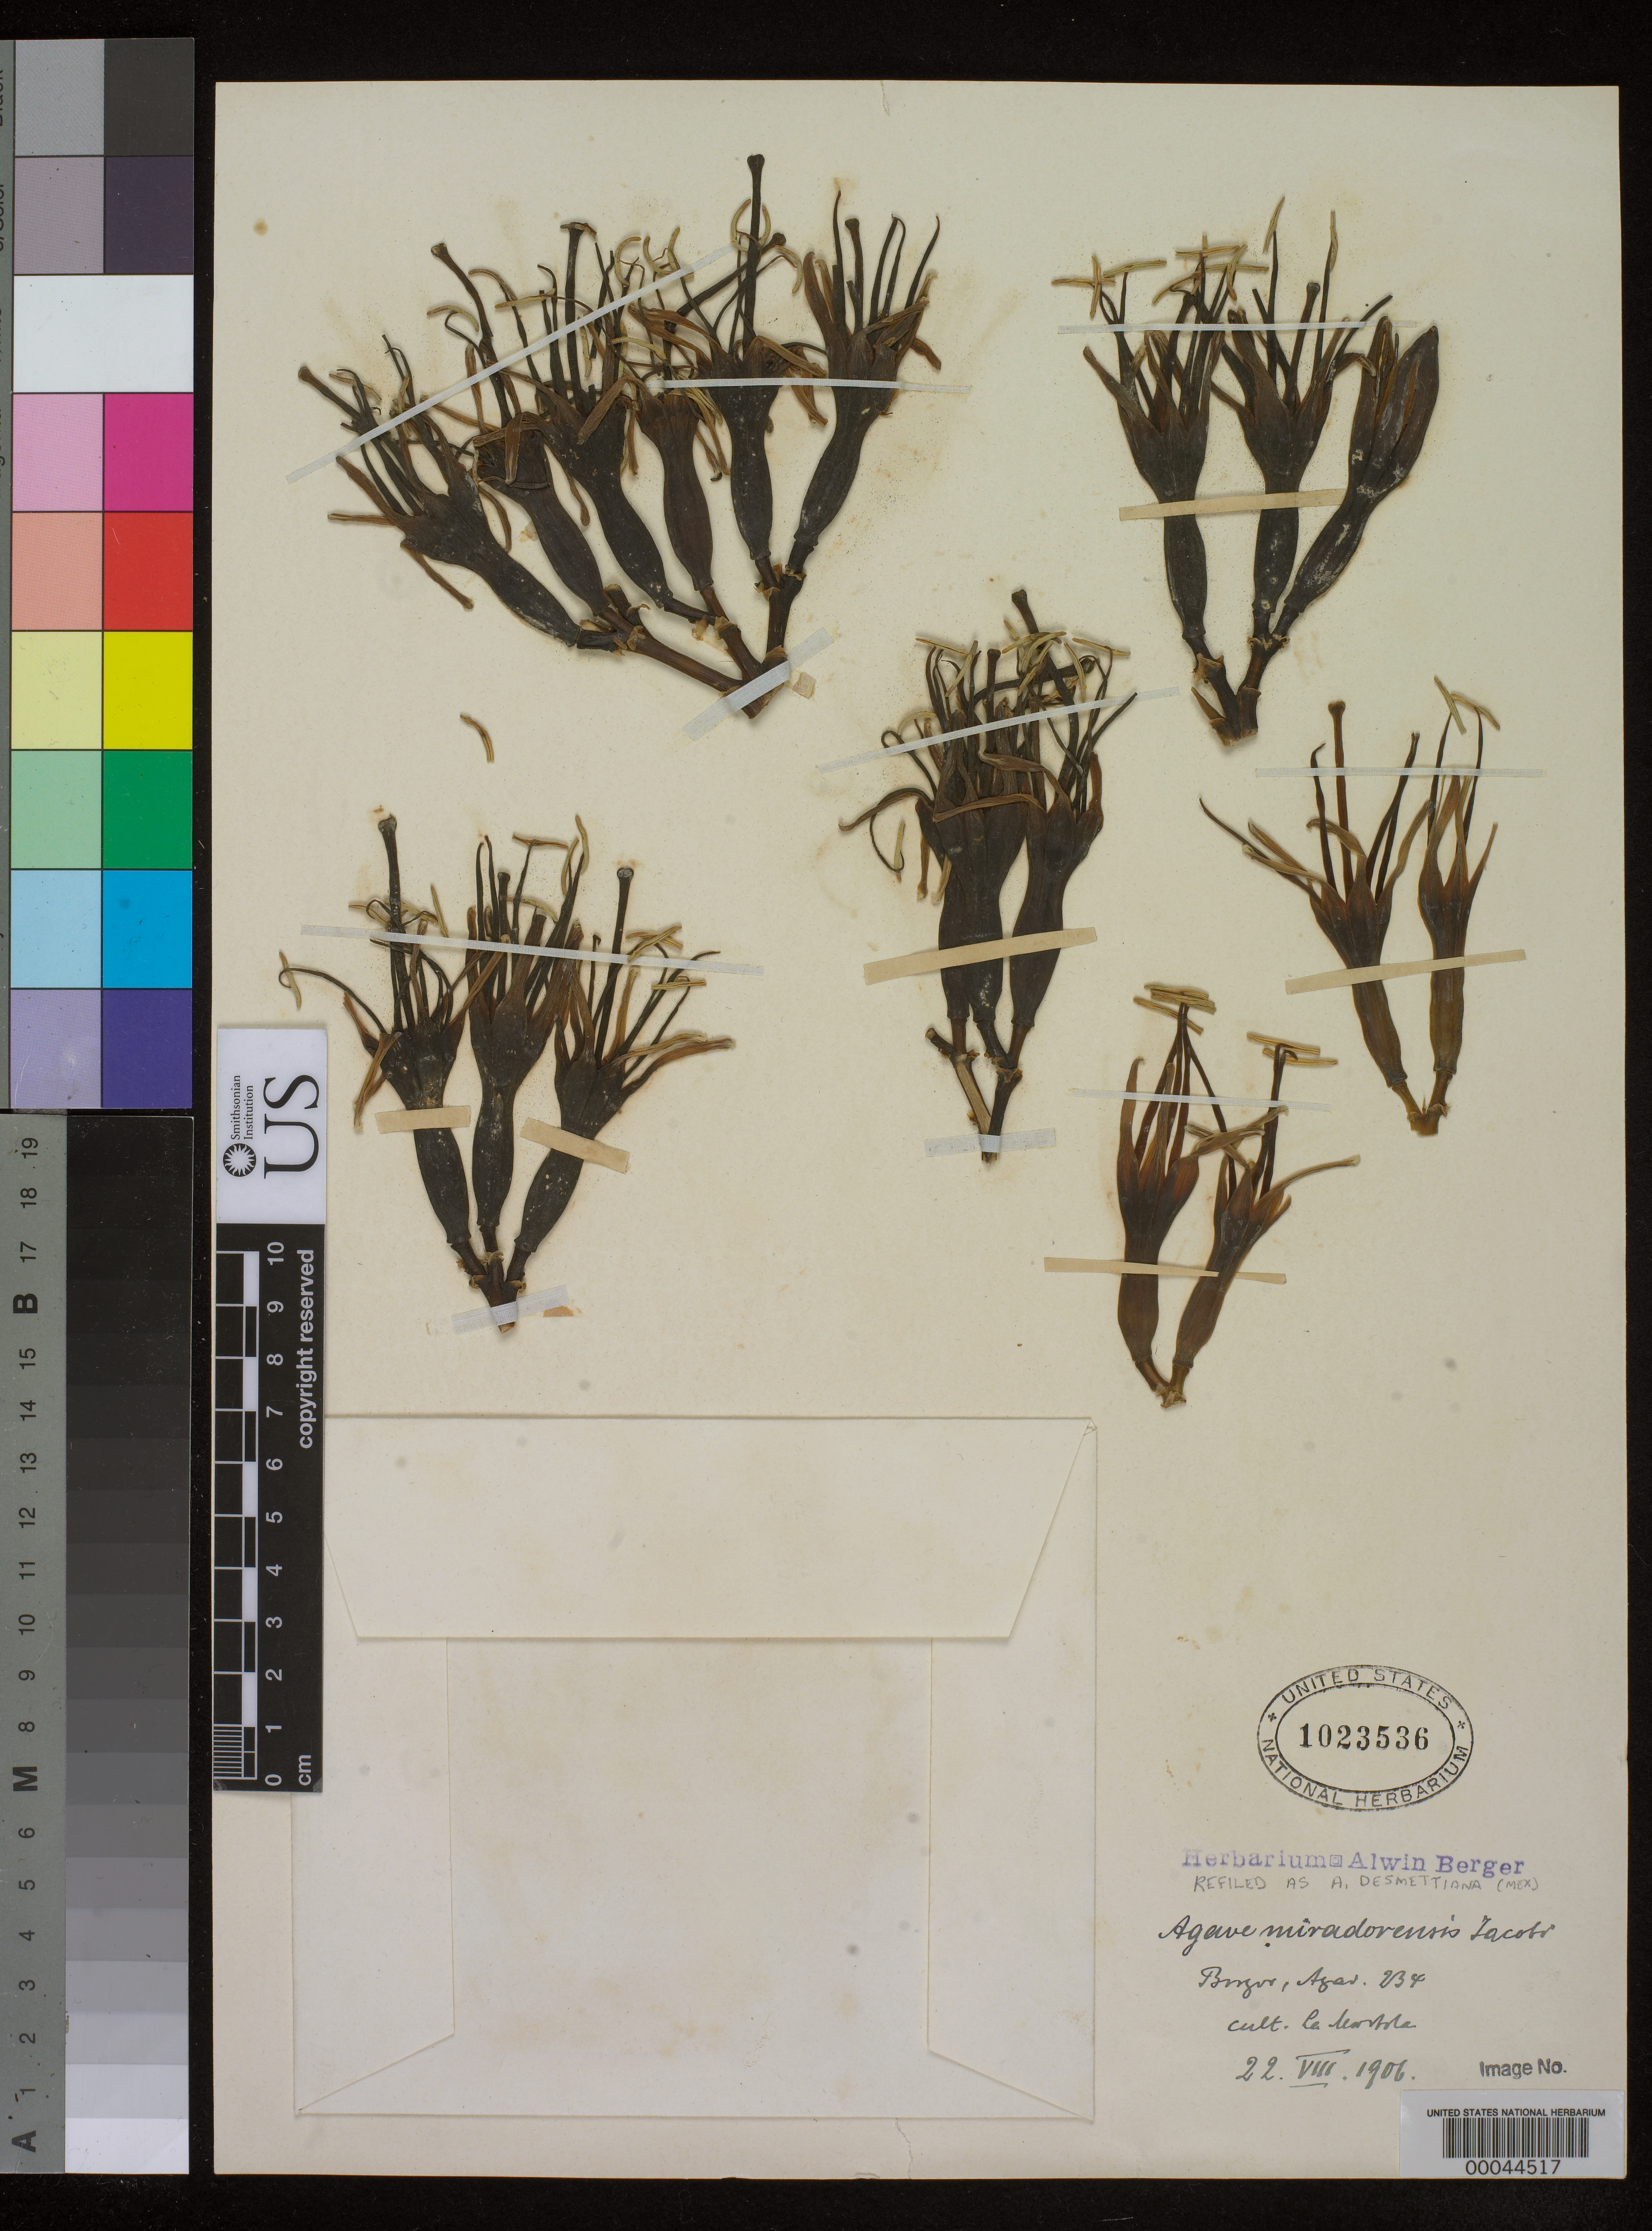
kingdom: Plantae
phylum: Tracheophyta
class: Liliopsida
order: Asparagales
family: Asparagaceae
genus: Agave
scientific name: Agave desmetiana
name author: Jacobi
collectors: ex herb. A. Berger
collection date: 1909-06-02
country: Mexico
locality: Cultivated at La Mortola, Italy.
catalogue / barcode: US 1023536